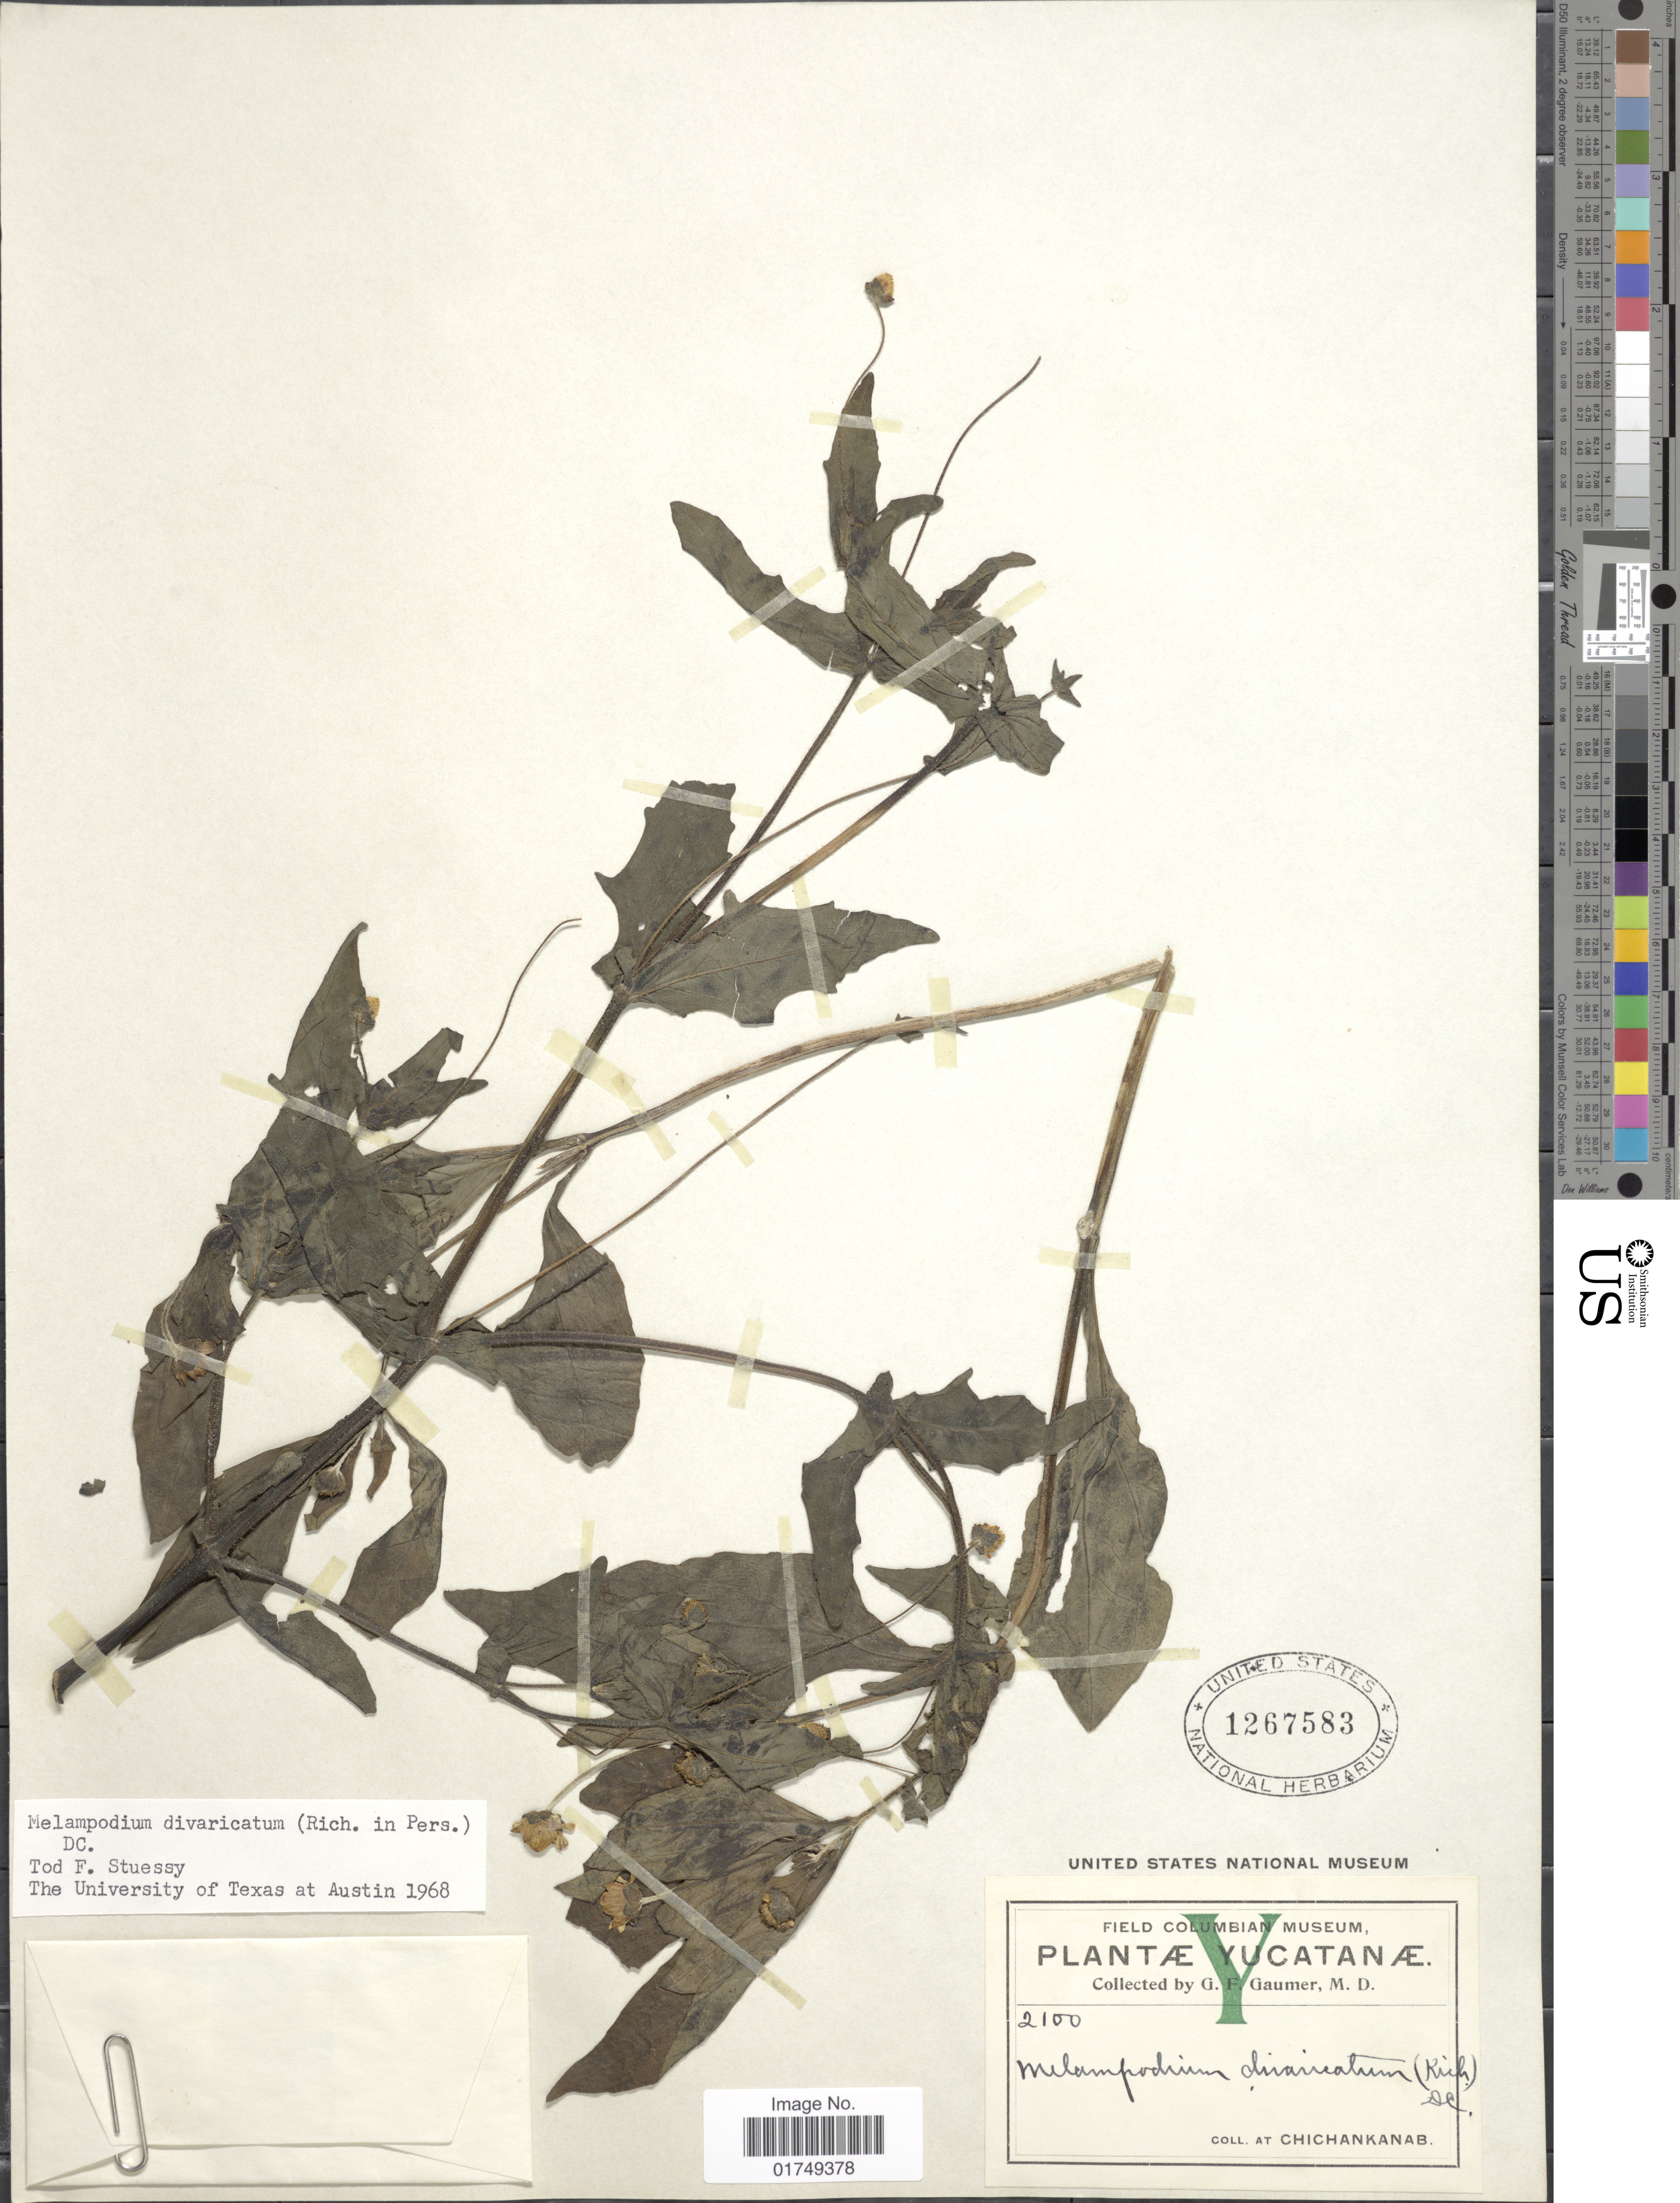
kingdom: Plantae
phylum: Tracheophyta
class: Magnoliopsida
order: Asterales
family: Asteraceae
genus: Melampodium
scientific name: Melampodium divaricatum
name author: (Rich.) DC.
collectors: G. F. Gaumer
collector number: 2100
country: Mexico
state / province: Yucatán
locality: Chichankanab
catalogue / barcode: US 1267583